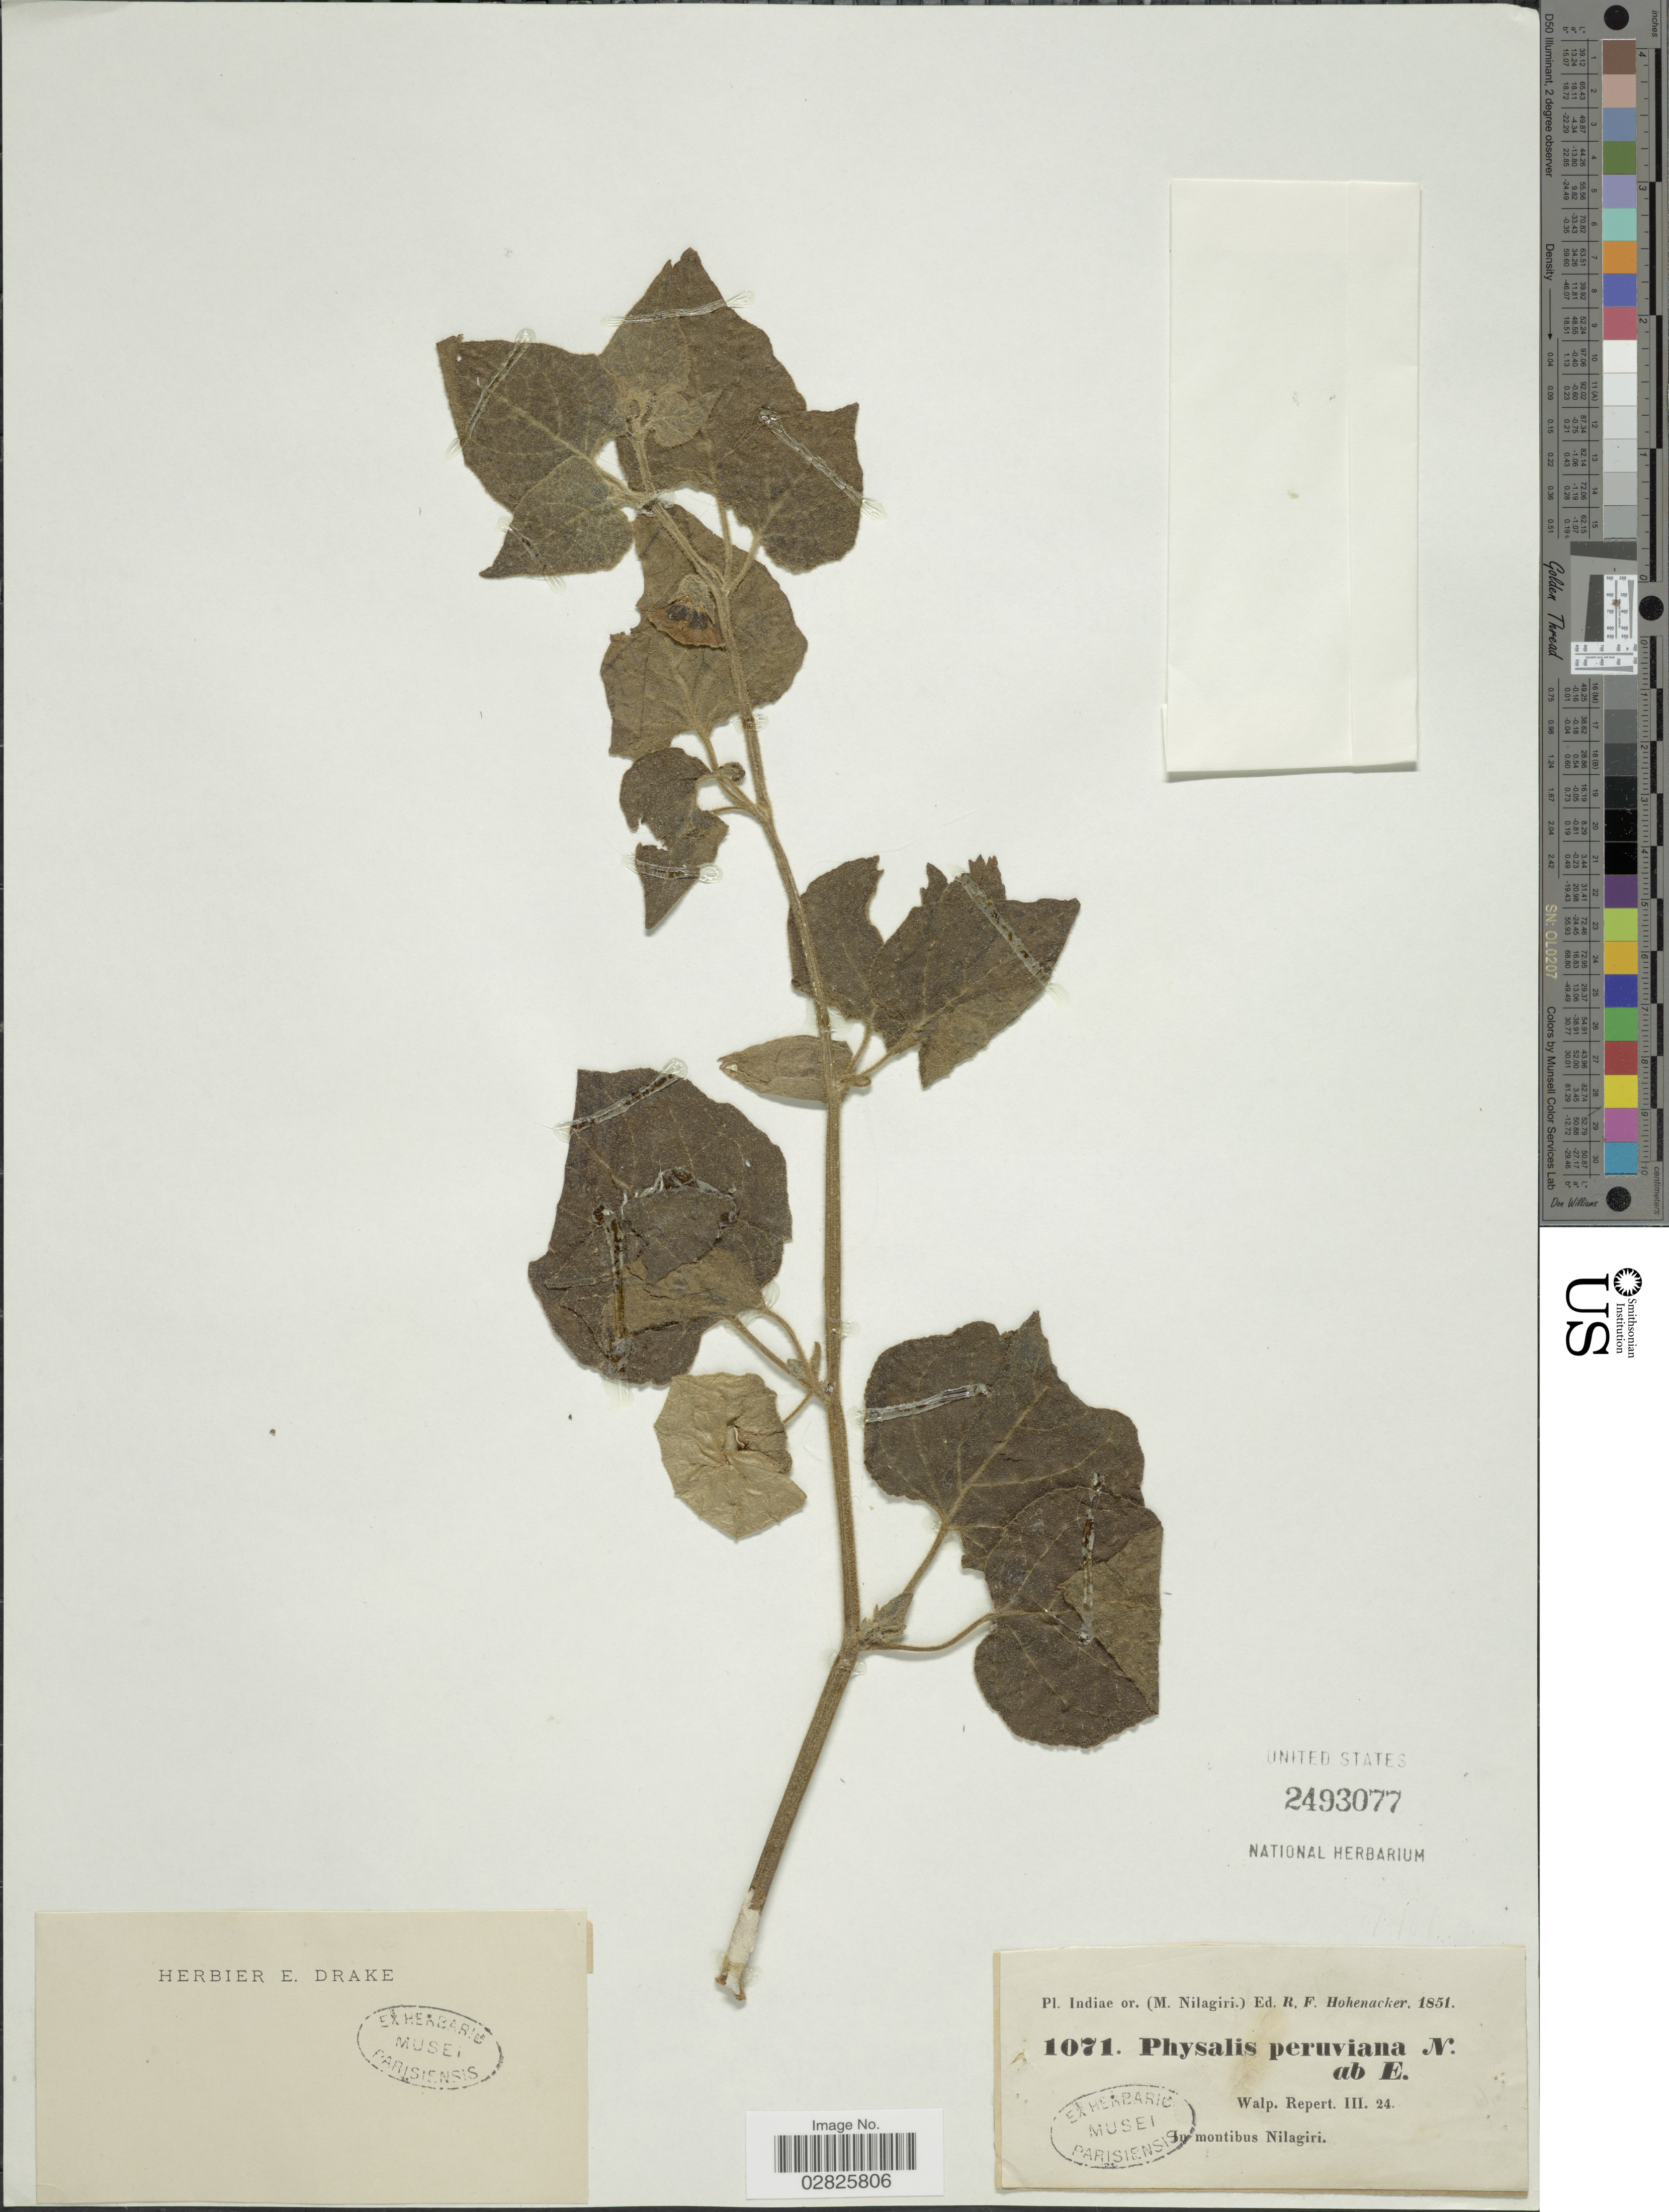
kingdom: Plantae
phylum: Tracheophyta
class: Magnoliopsida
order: Solanales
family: Solanaceae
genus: Physalis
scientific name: Physalis peruviana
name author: L.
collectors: R. F. Hohenacker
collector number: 1071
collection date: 1851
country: India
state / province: Tamil Nadu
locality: Indiae or. (M. Nilagiri). In montibus Nilagiri.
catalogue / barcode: US 2493077